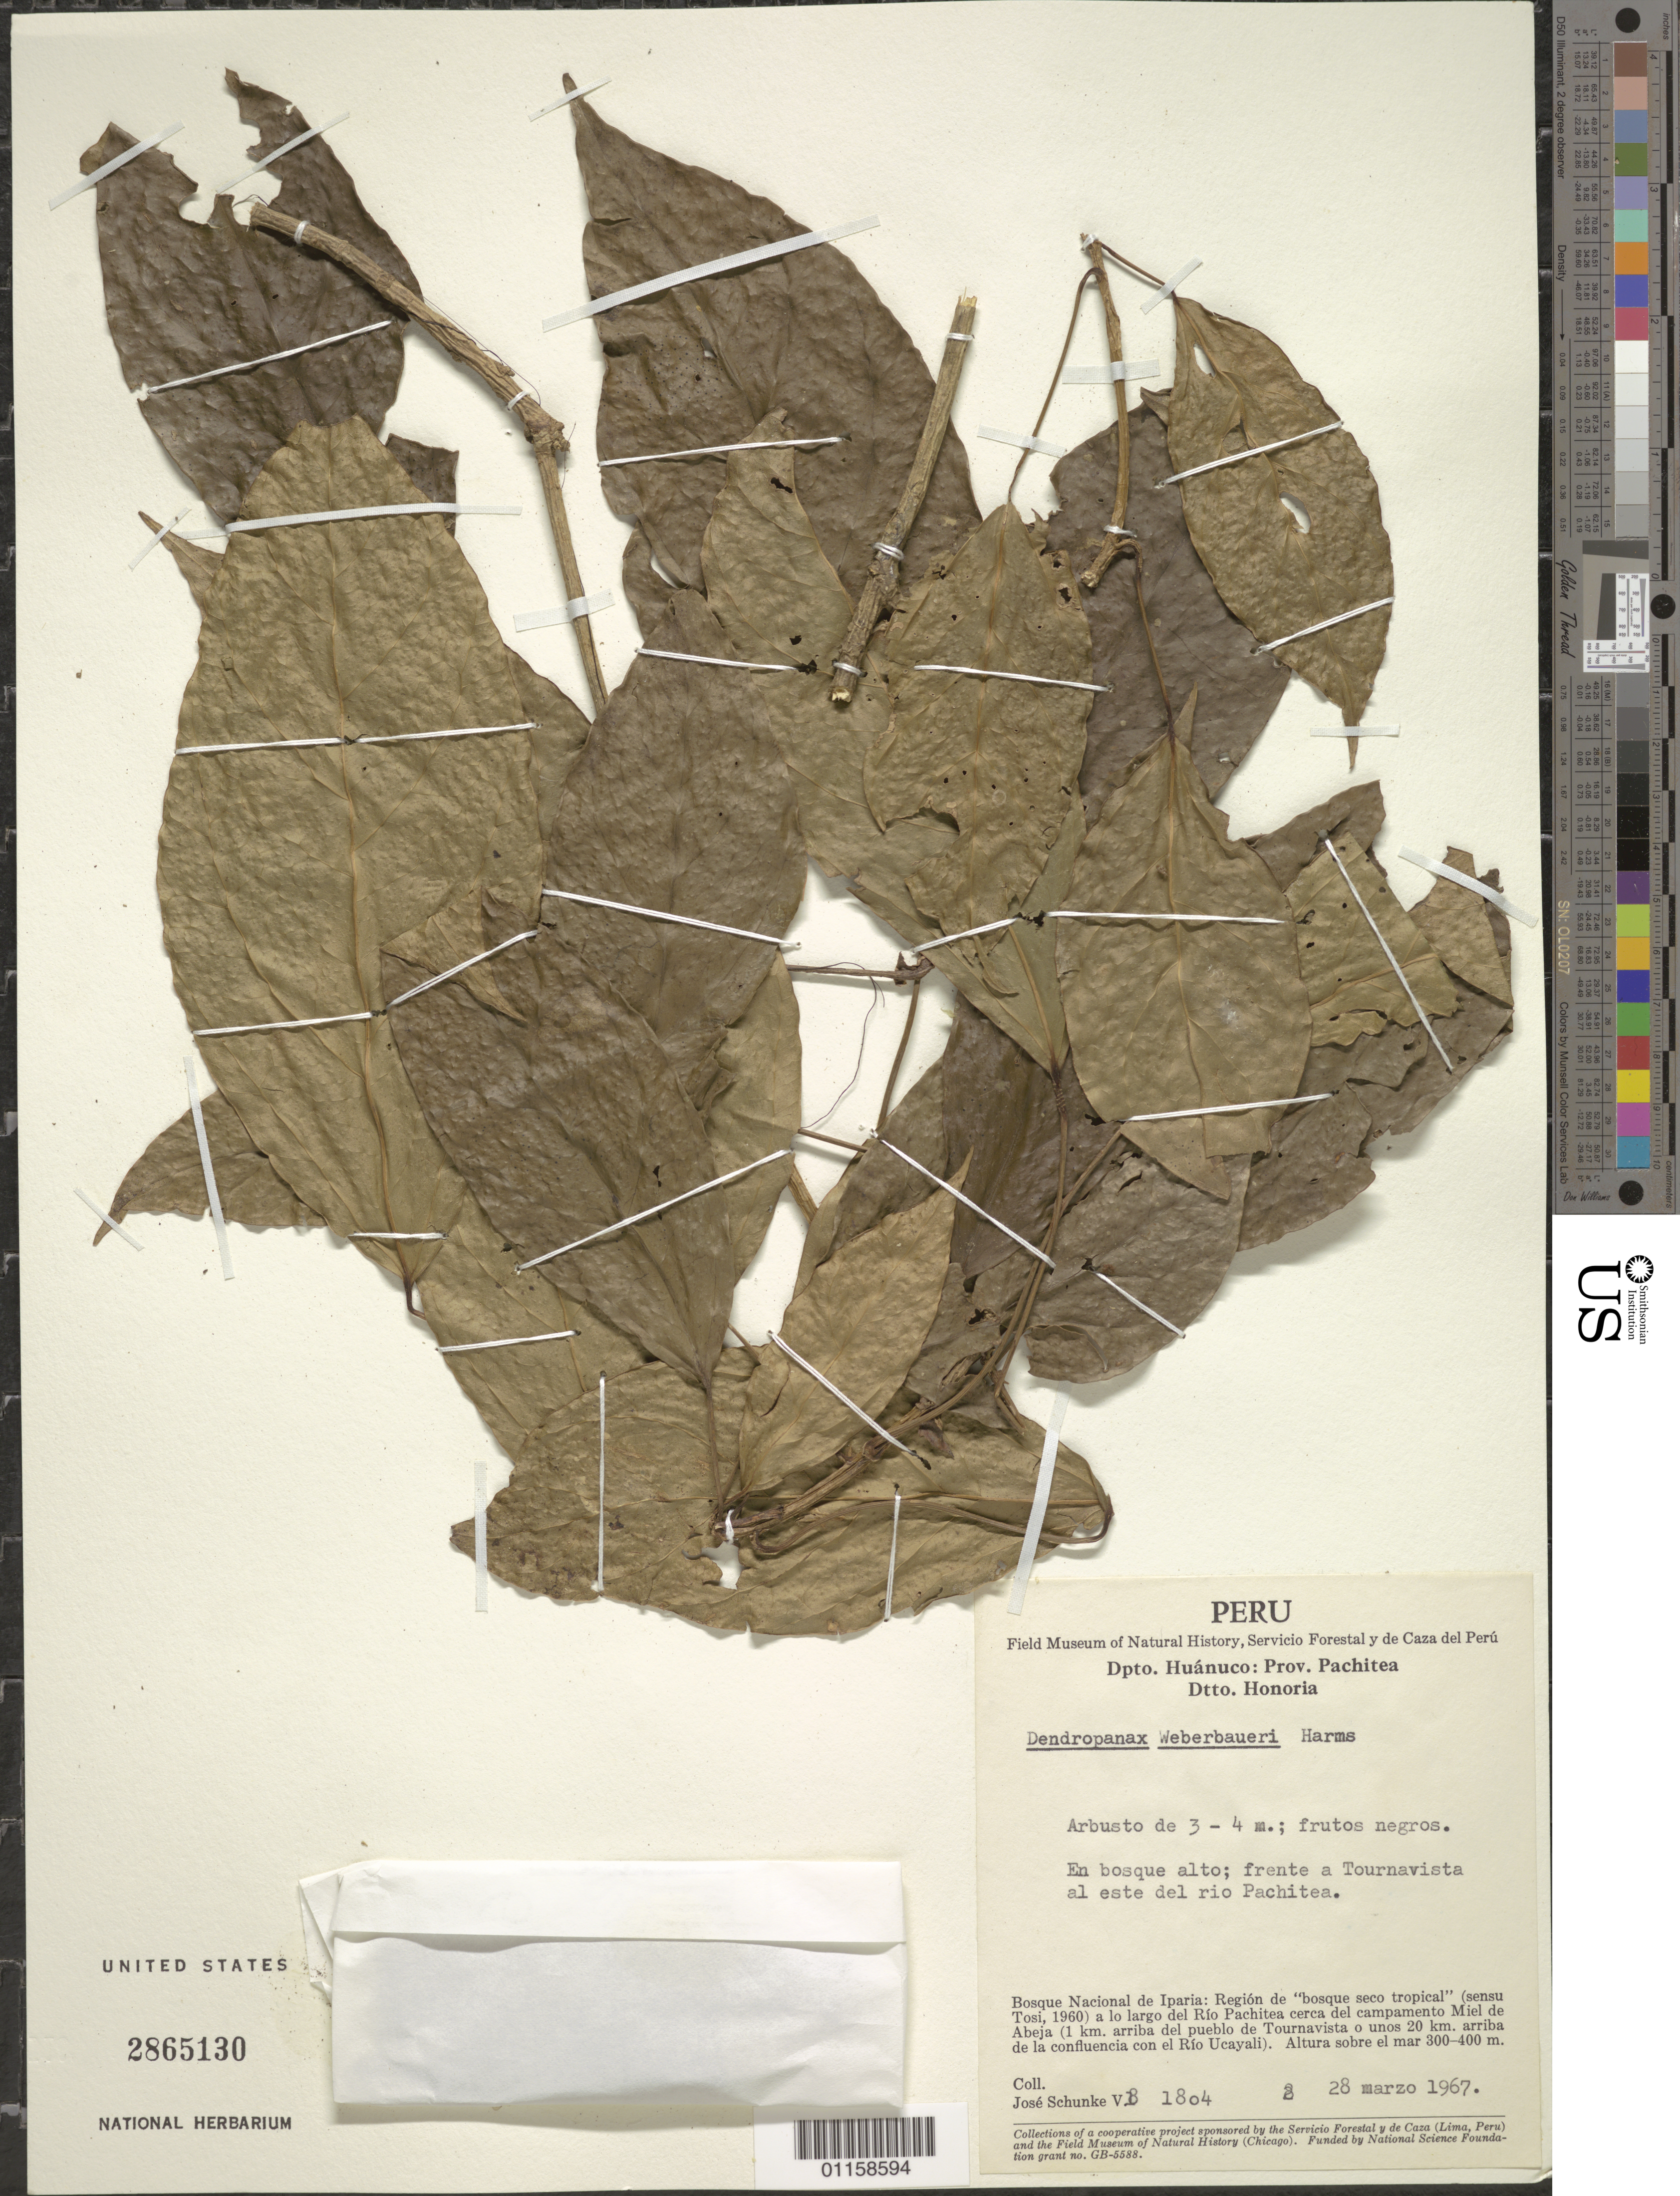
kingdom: Plantae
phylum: Tracheophyta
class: Magnoliopsida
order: Apiales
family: Araliaceae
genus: Dendropanax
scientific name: Dendropanax weberbaueri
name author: (Harms) Harms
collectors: J. Schunke Vigo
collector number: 1804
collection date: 1967-03-28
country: Peru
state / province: Huánuco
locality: Prov. Pachitea. Dtto. Honoria.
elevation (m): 300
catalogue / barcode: US 2865130